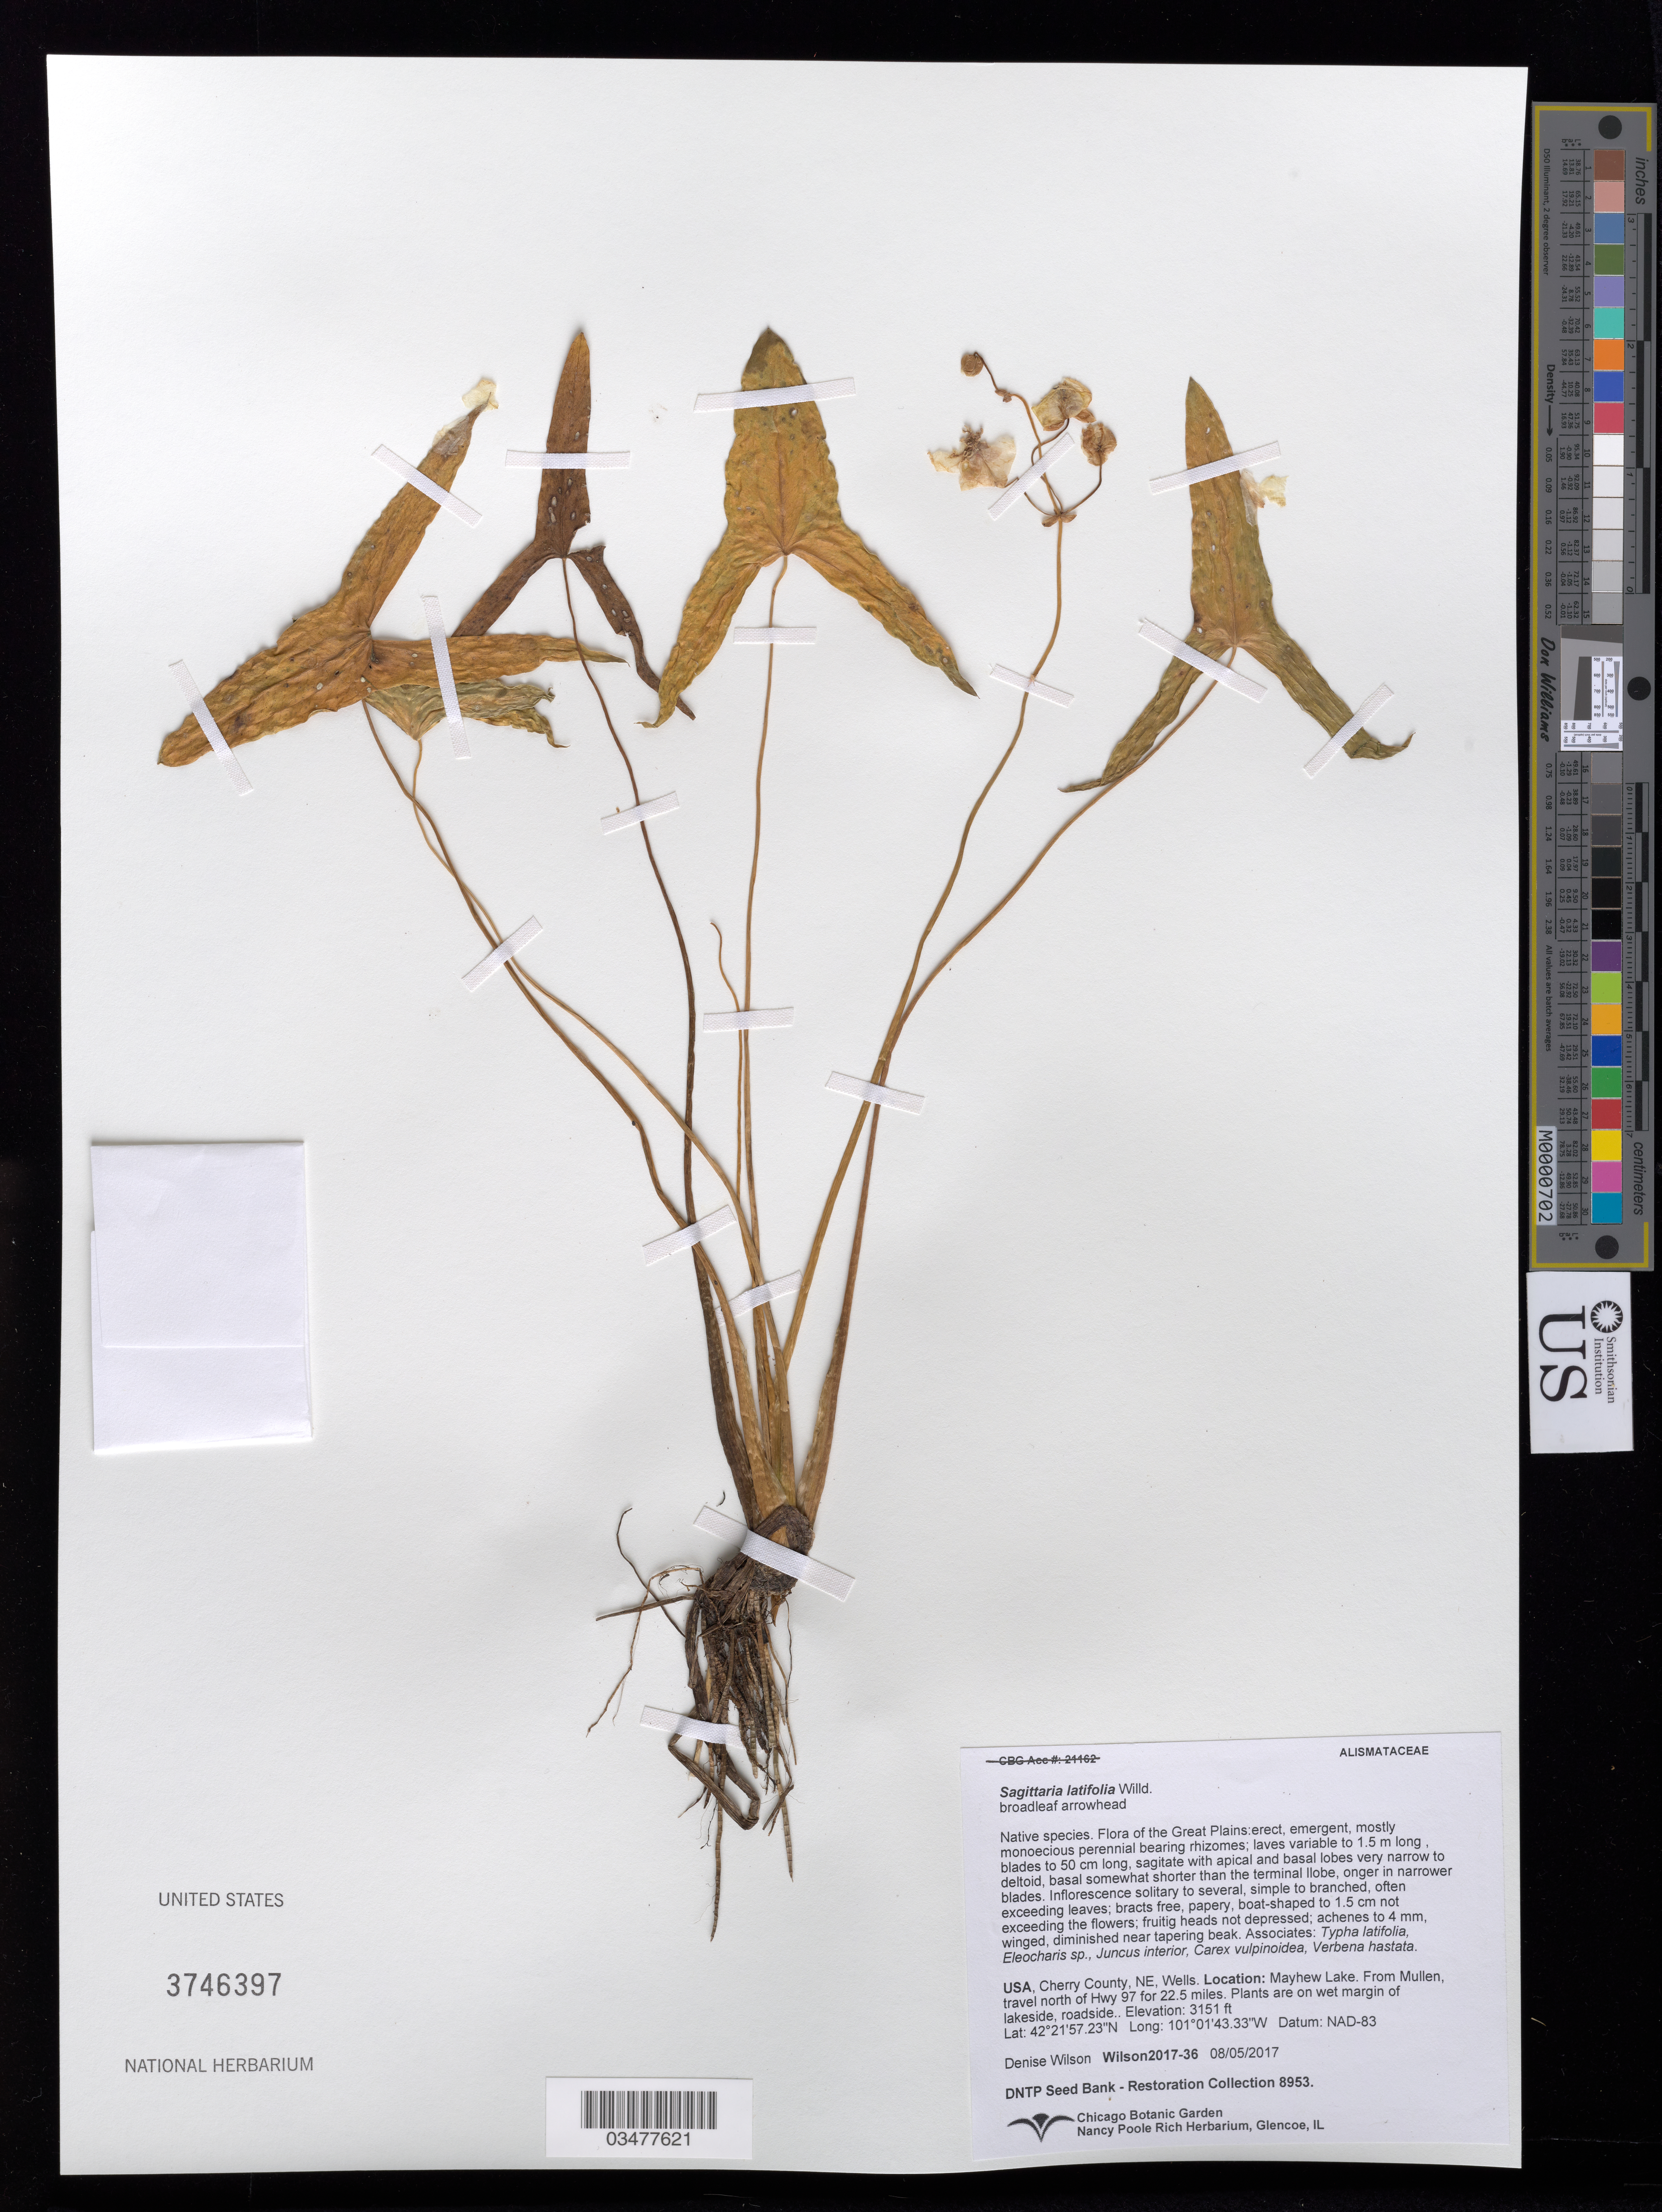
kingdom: Plantae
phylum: Tracheophyta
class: Liliopsida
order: Alismatales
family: Alismataceae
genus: Sagittaria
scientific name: Sagittaria latifolia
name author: Willd.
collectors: D. Wilson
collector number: Wilson2017-36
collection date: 2017-08-05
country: United States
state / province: Nebraska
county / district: Cherry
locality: Mayhew Lake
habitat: Great Plains, with Typha latifolia, Eleocharis sp., Juncus interior, Carex vulpinoidea, Verbena hastata.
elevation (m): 960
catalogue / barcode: US 3746397